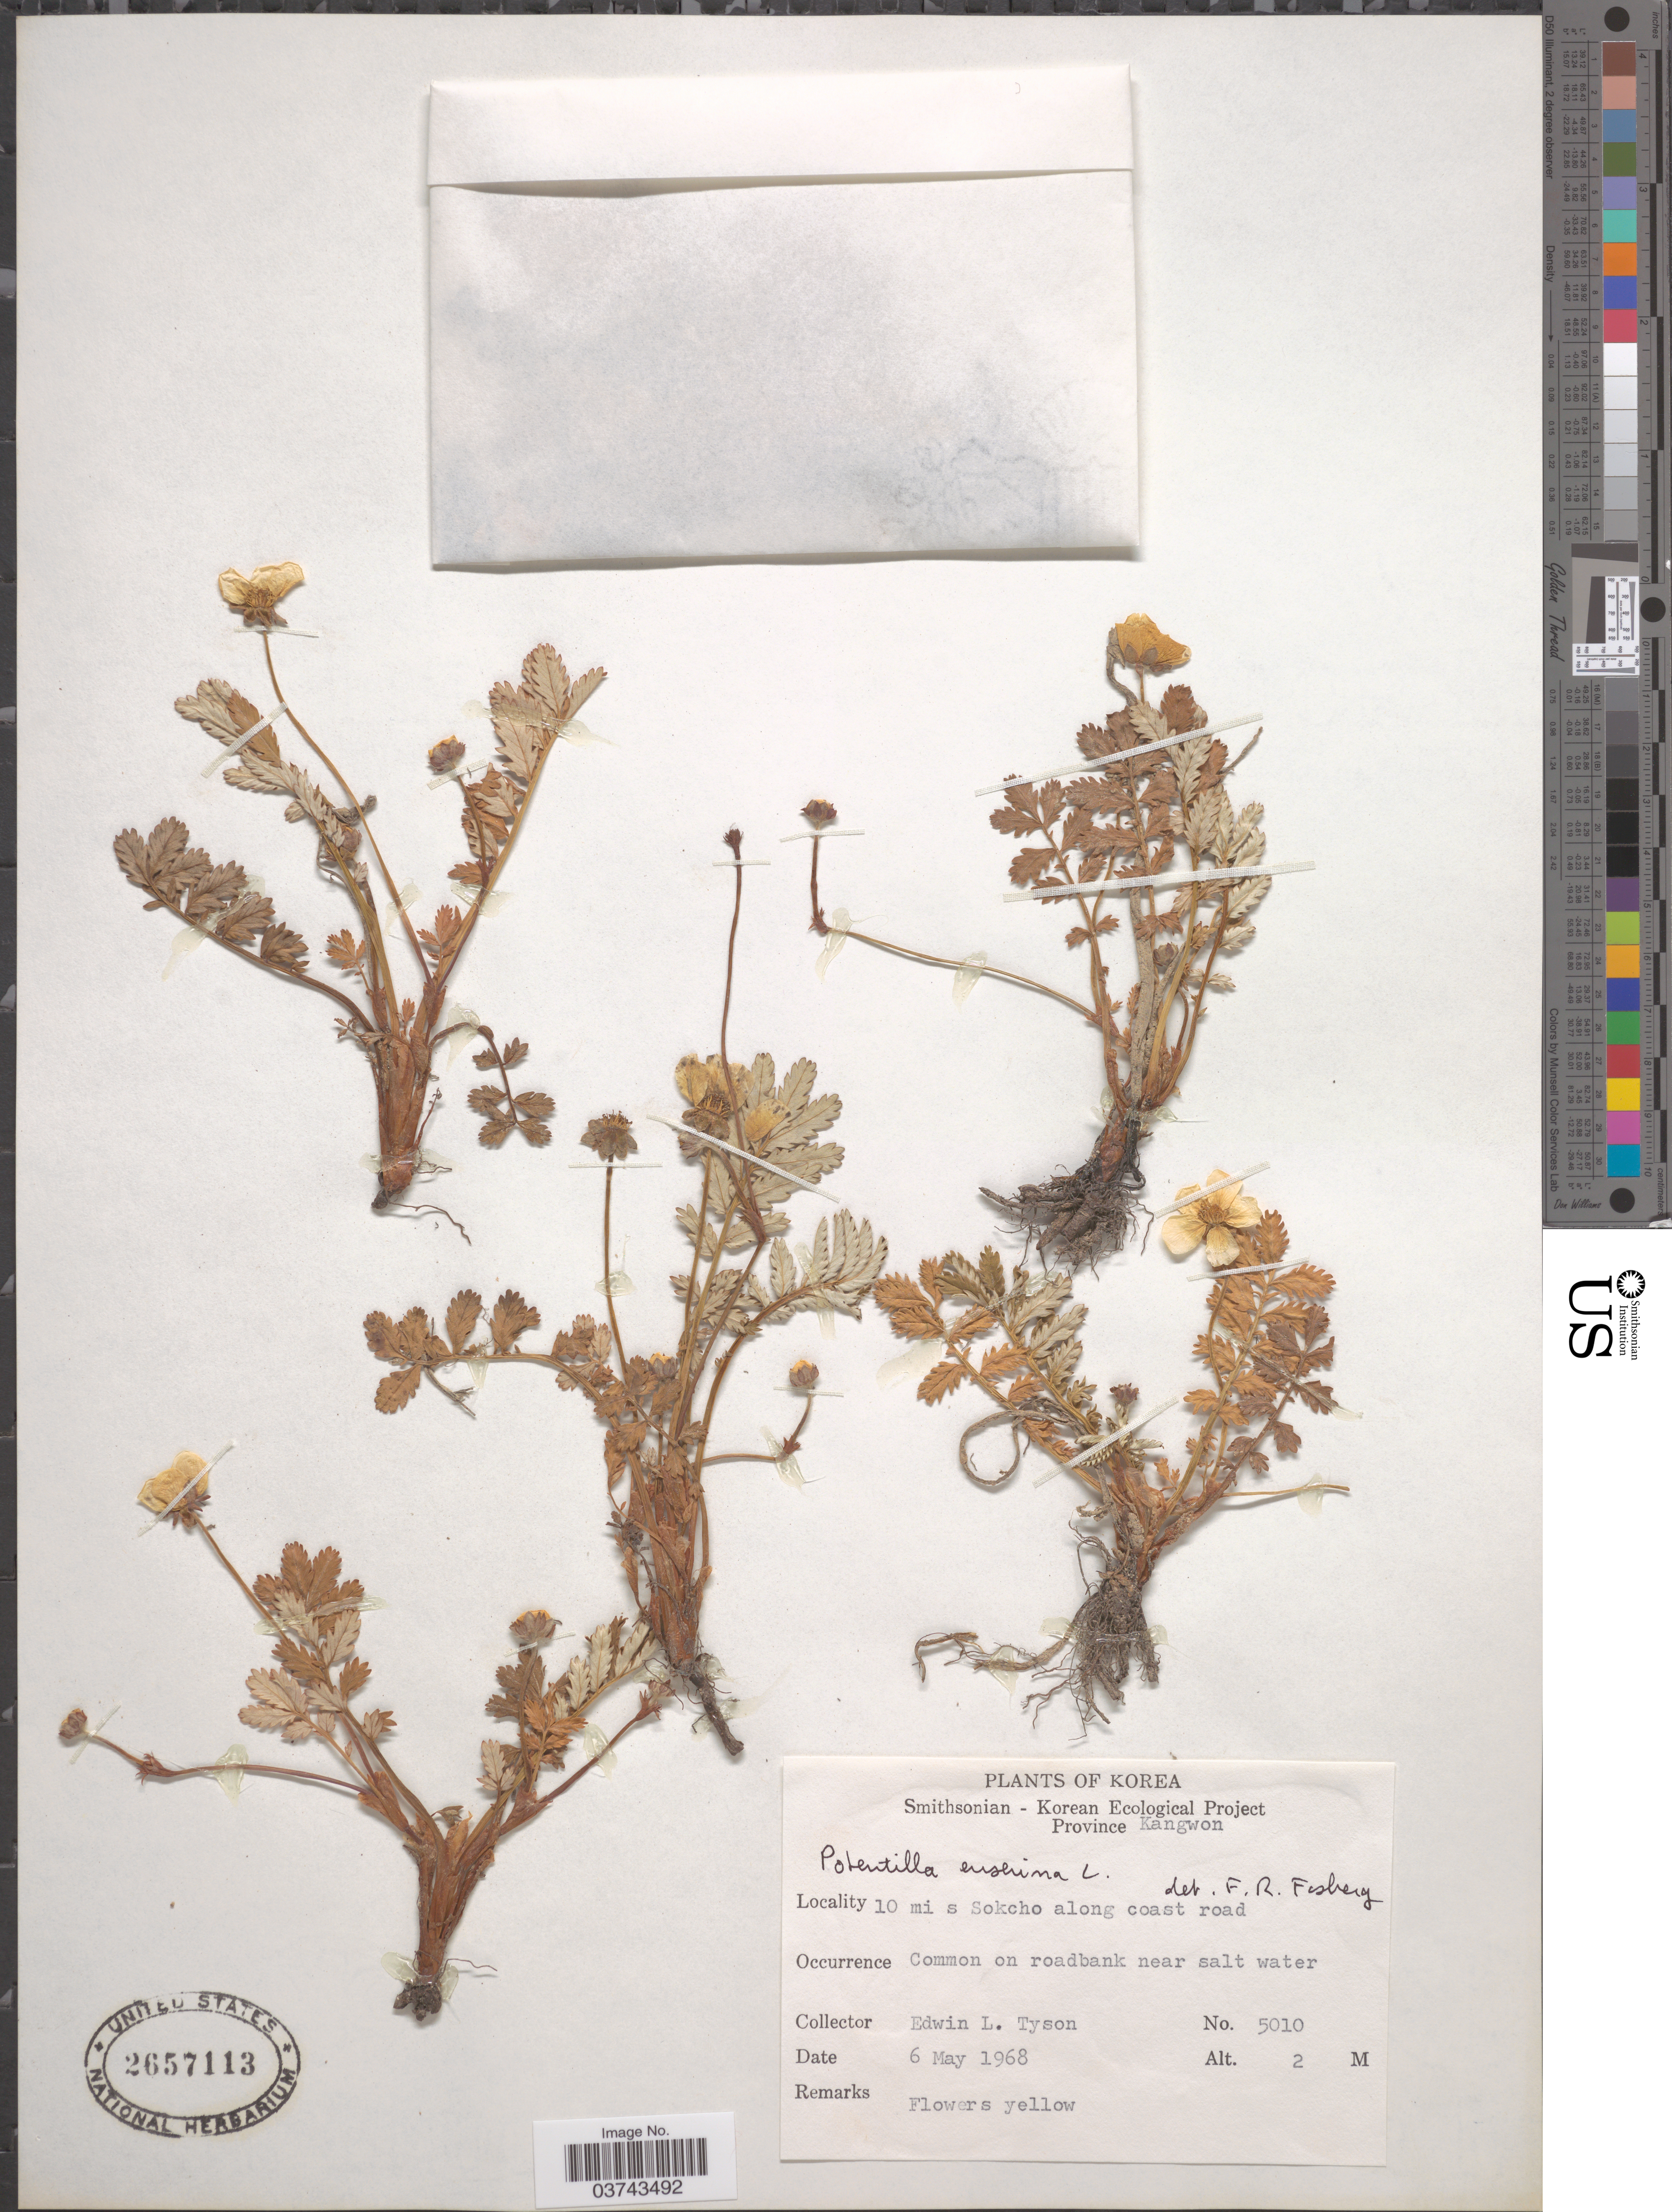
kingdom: Plantae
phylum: Tracheophyta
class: Magnoliopsida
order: Rosales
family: Rosaceae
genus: Potentilla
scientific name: Potentilla anserina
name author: L.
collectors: E. L. Tyson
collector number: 5010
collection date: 1968-05-06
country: North Korea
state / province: Kangwon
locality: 10 mi s Sokcho along coast road.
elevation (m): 2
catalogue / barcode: US 2657113